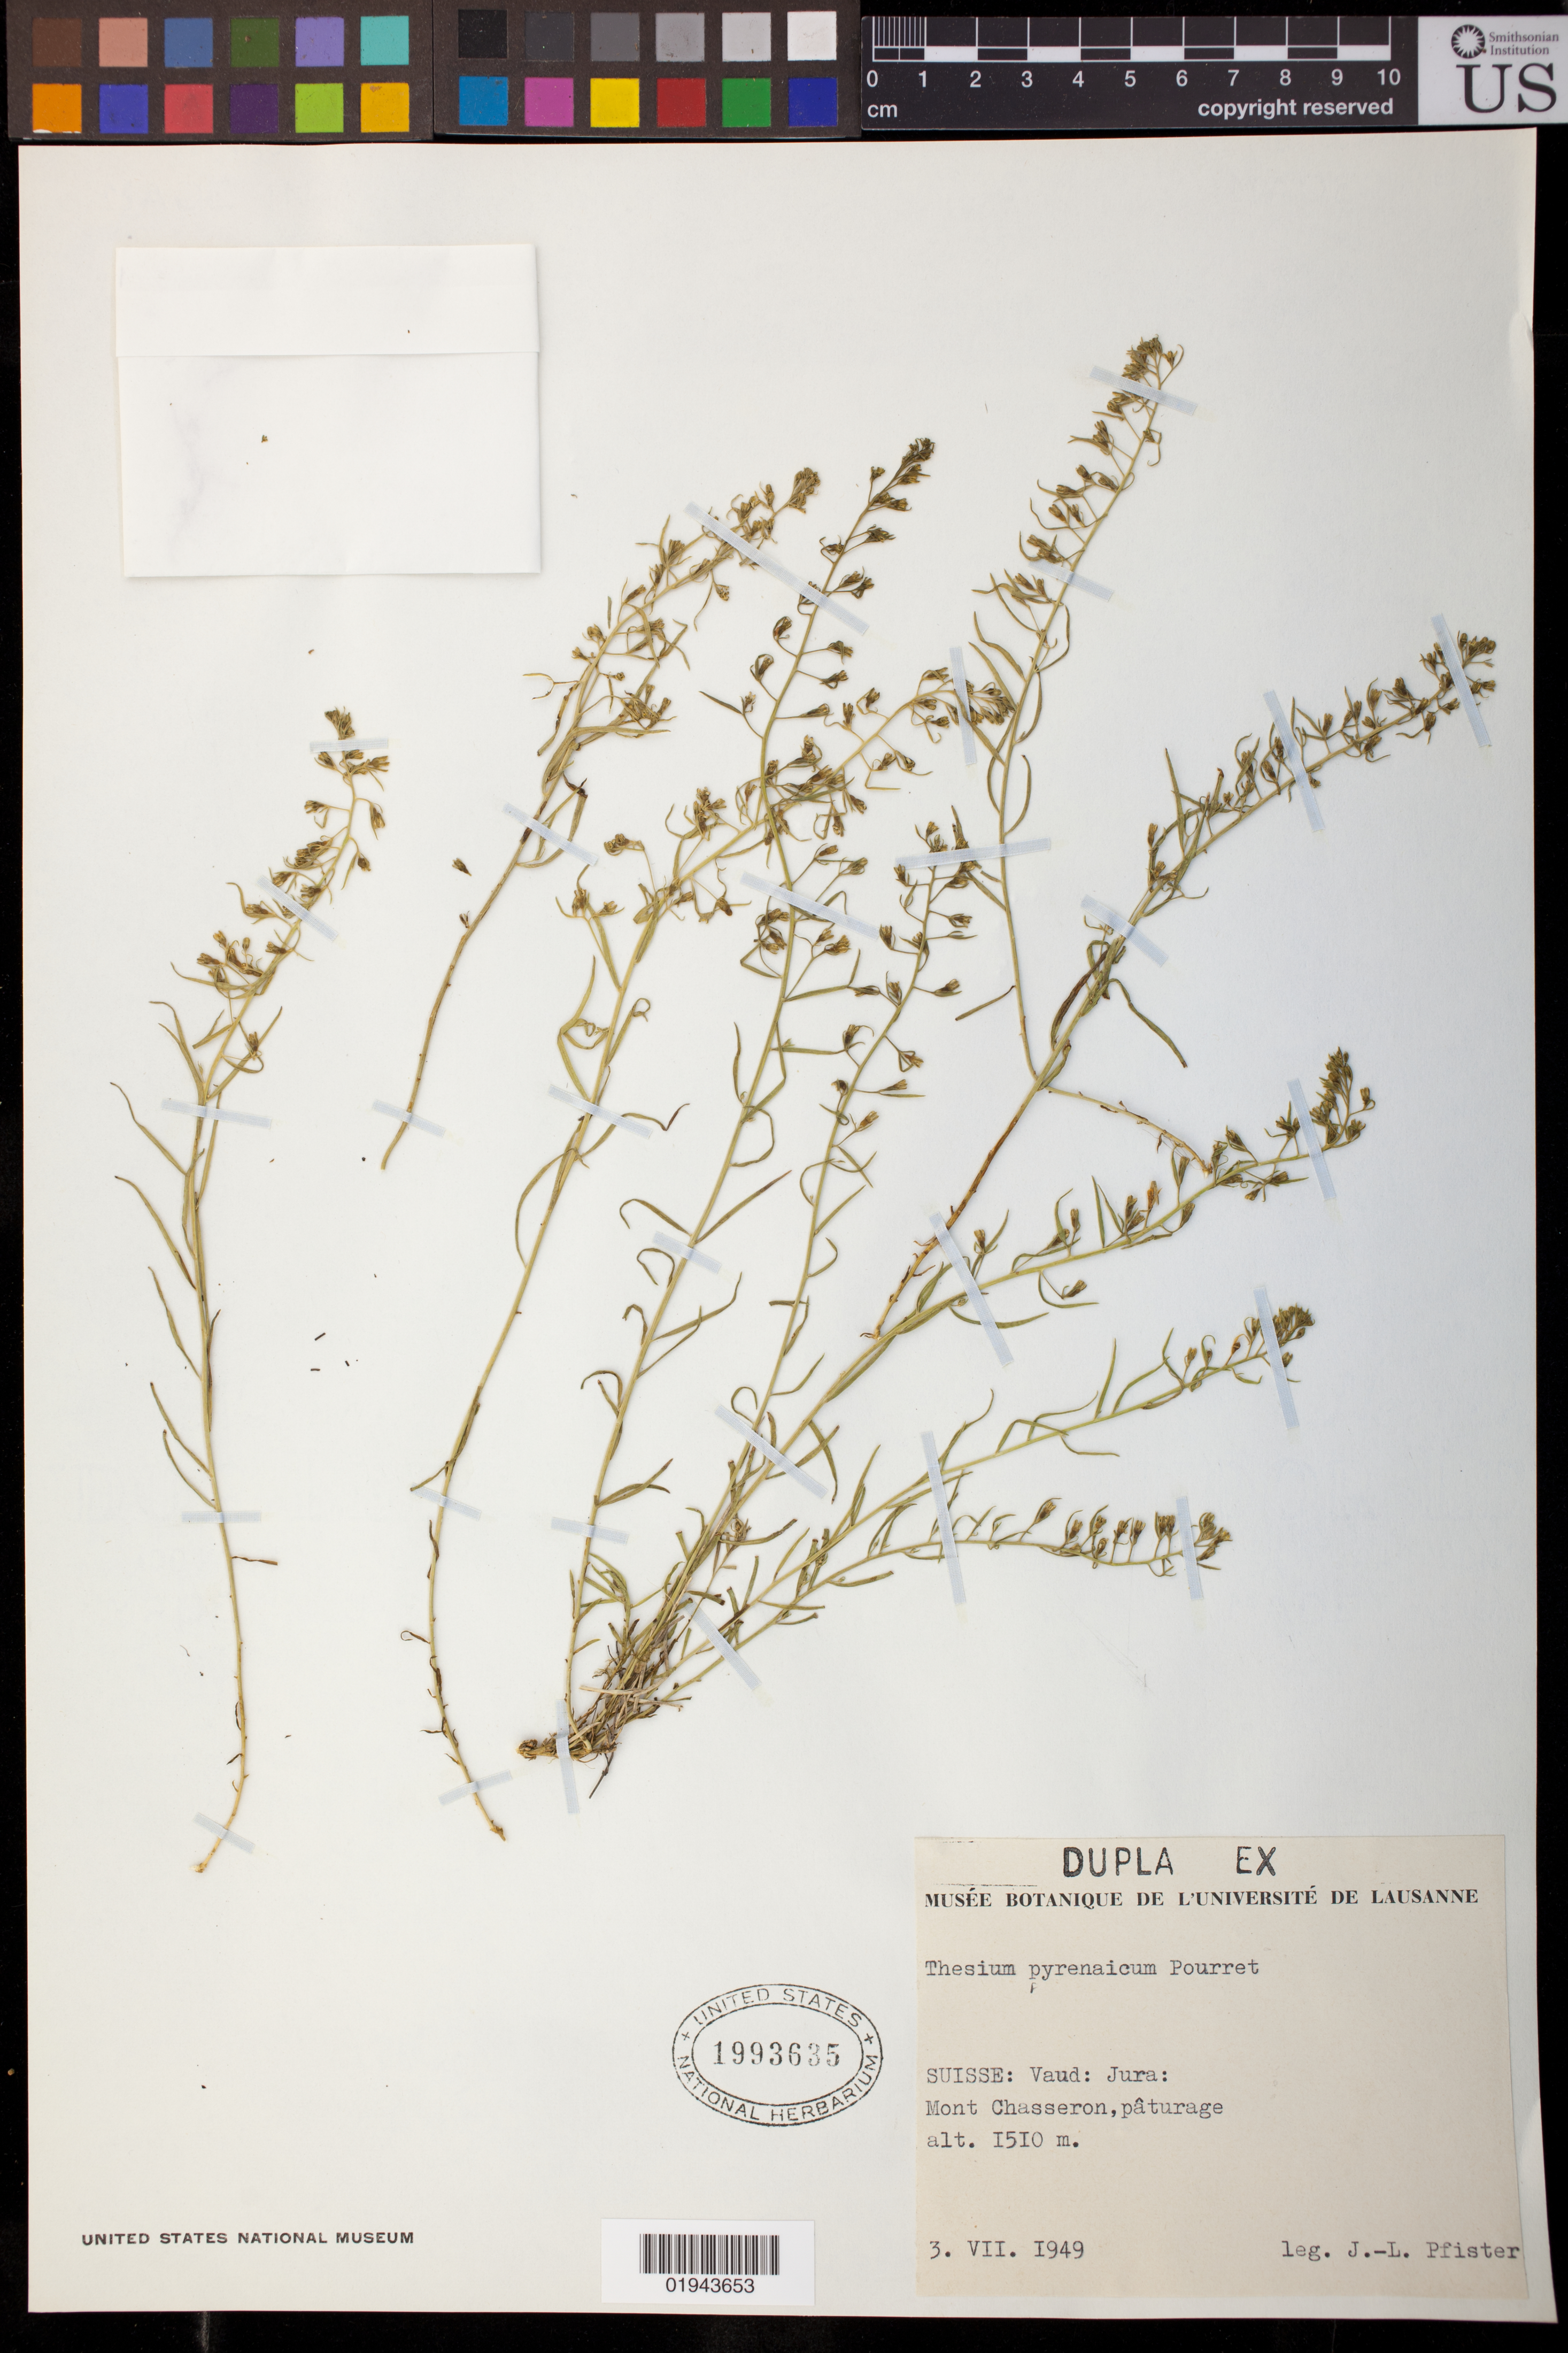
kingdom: Plantae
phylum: Tracheophyta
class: Magnoliopsida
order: Santalales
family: Thesiaceae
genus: Thesium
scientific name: Thesium pyrenaicum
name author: Pourr.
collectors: J. Pfister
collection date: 1949-07-03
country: Switzerland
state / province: Vaud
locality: Vaud: Jura: Mont Chasseron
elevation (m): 1510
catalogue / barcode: US 1993635